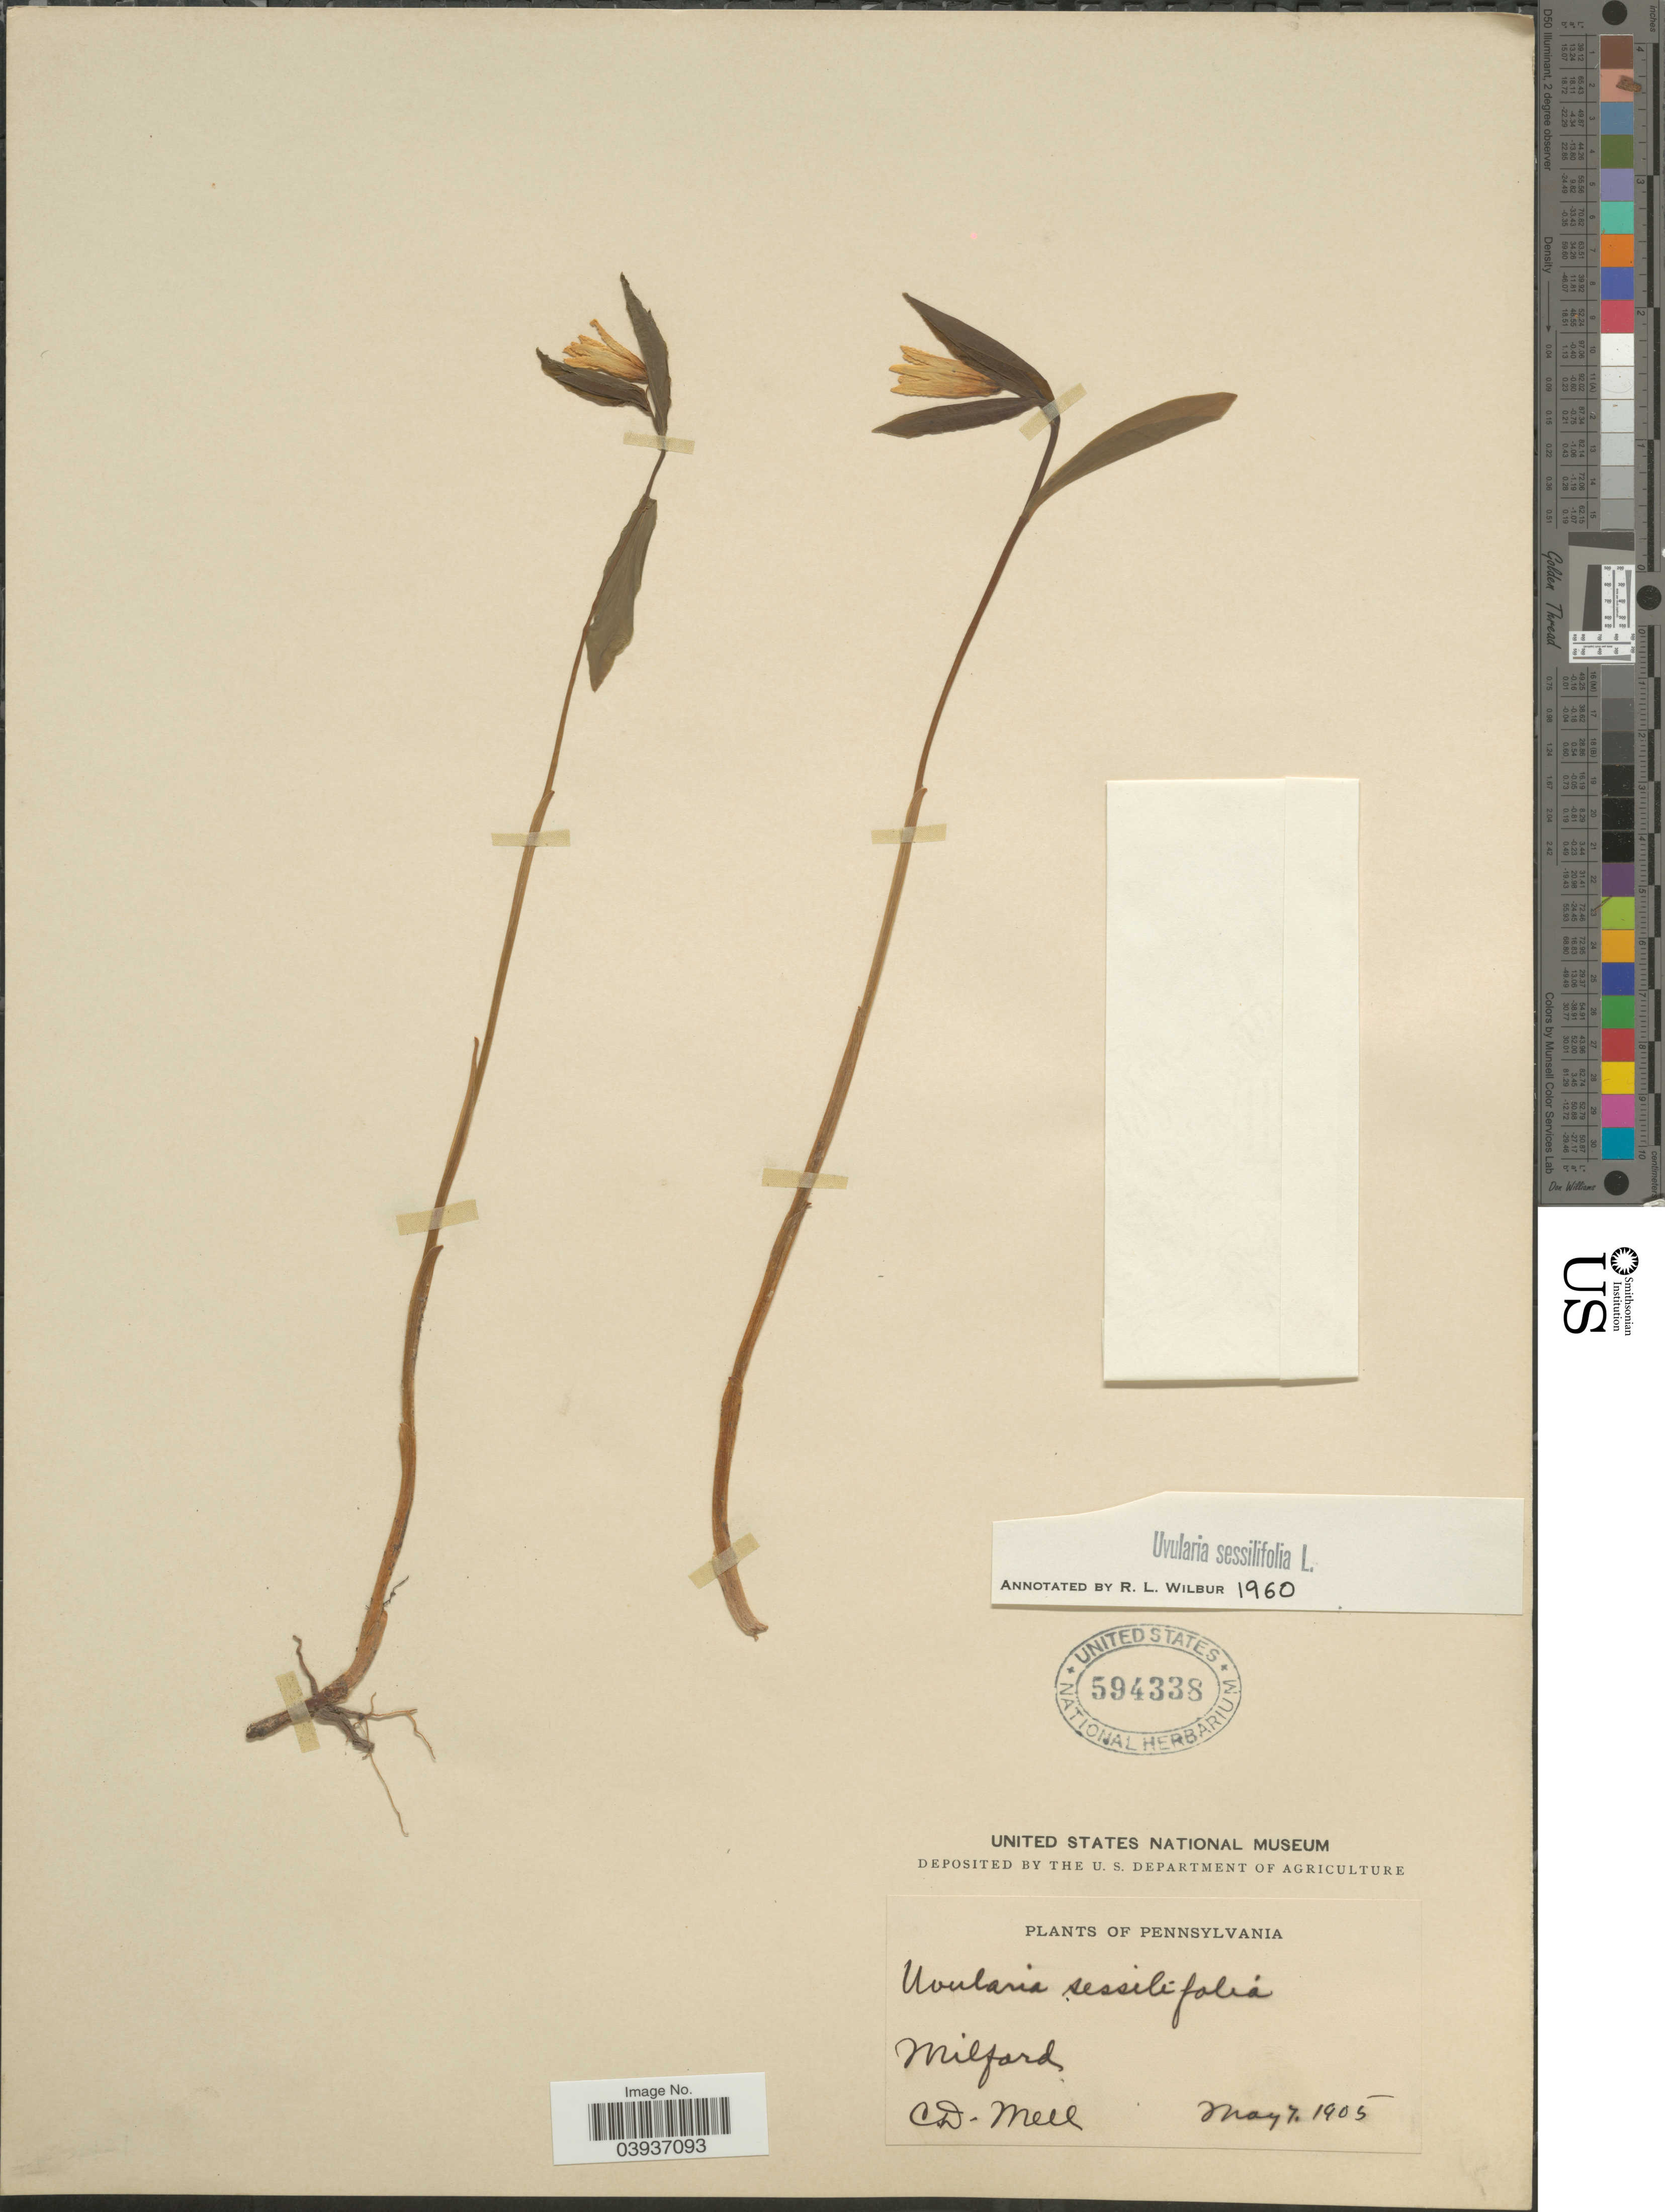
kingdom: Plantae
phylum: Tracheophyta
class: Liliopsida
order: Liliales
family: Colchicaceae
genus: Uvularia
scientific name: Uvularia sessilifolia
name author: L.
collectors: C. D. Mell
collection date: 1905-05-07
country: United States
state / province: Pennsylvania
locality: Milford.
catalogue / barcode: US 594338